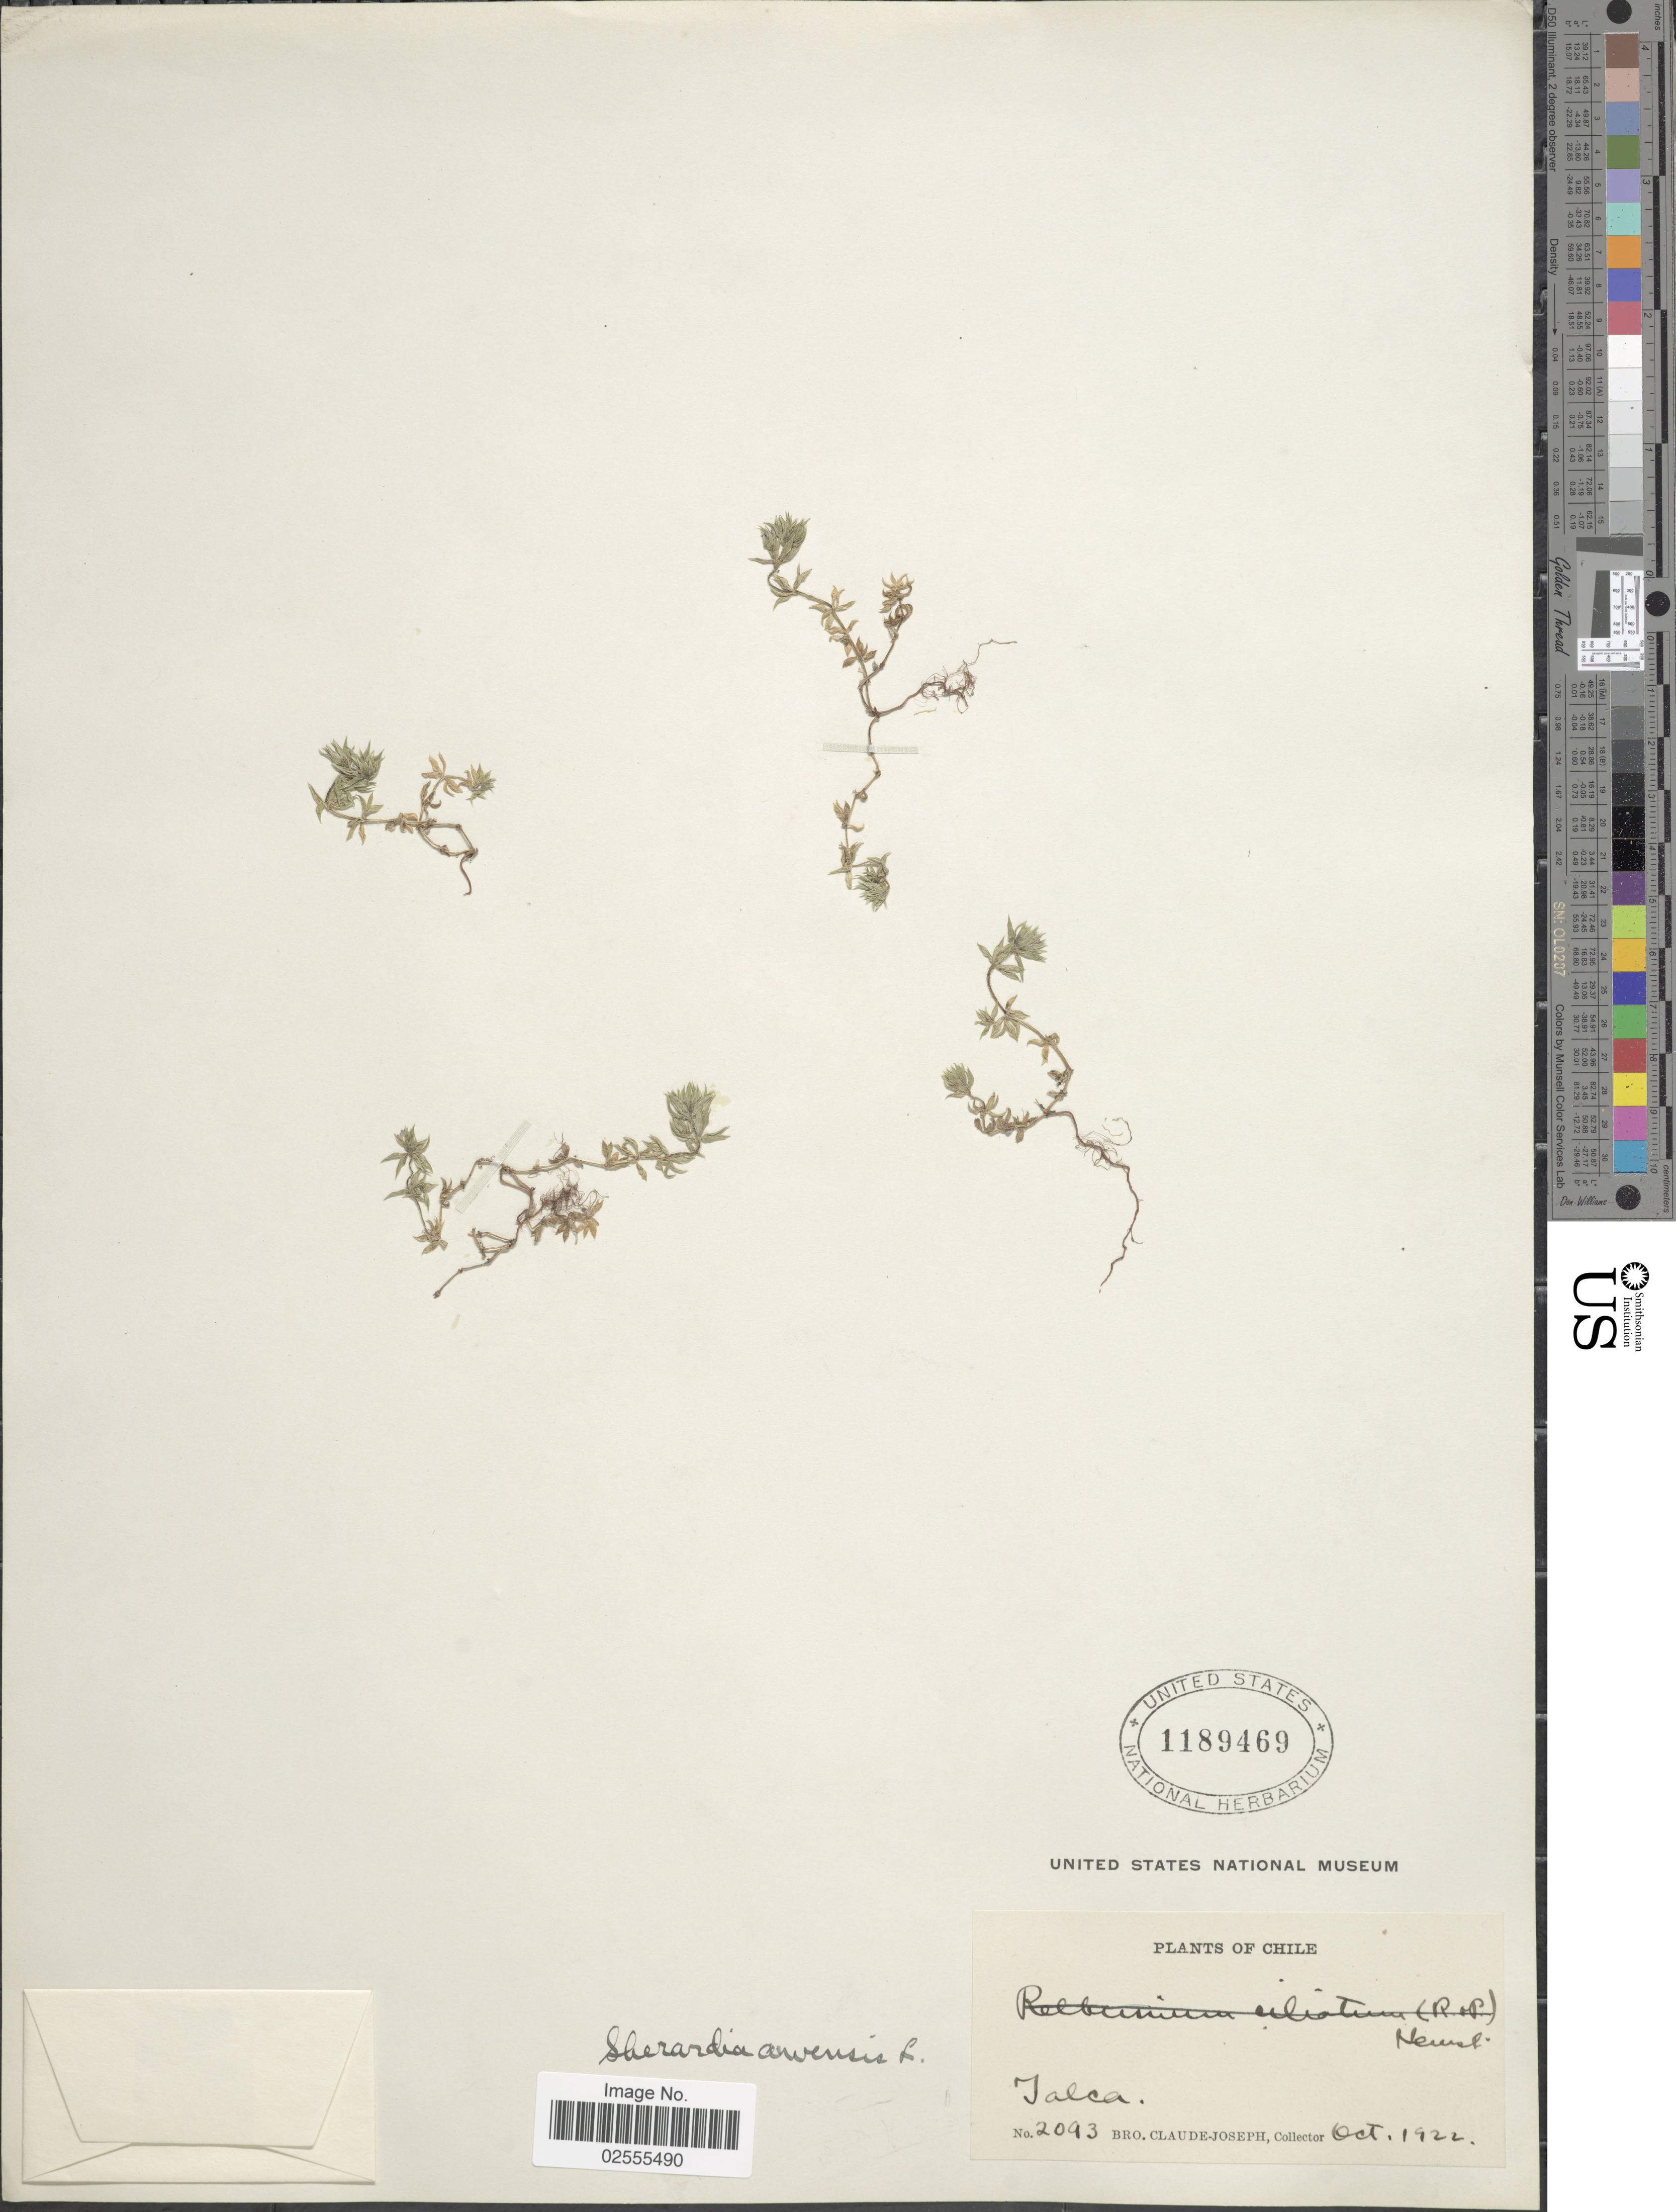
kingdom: Plantae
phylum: Tracheophyta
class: Magnoliopsida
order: Gentianales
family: Rubiaceae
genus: Sherardia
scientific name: Sherardia arvensis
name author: L.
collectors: Bro. Claude-Joseph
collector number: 2093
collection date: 1922-10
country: Chile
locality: Talca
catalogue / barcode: US 1189469